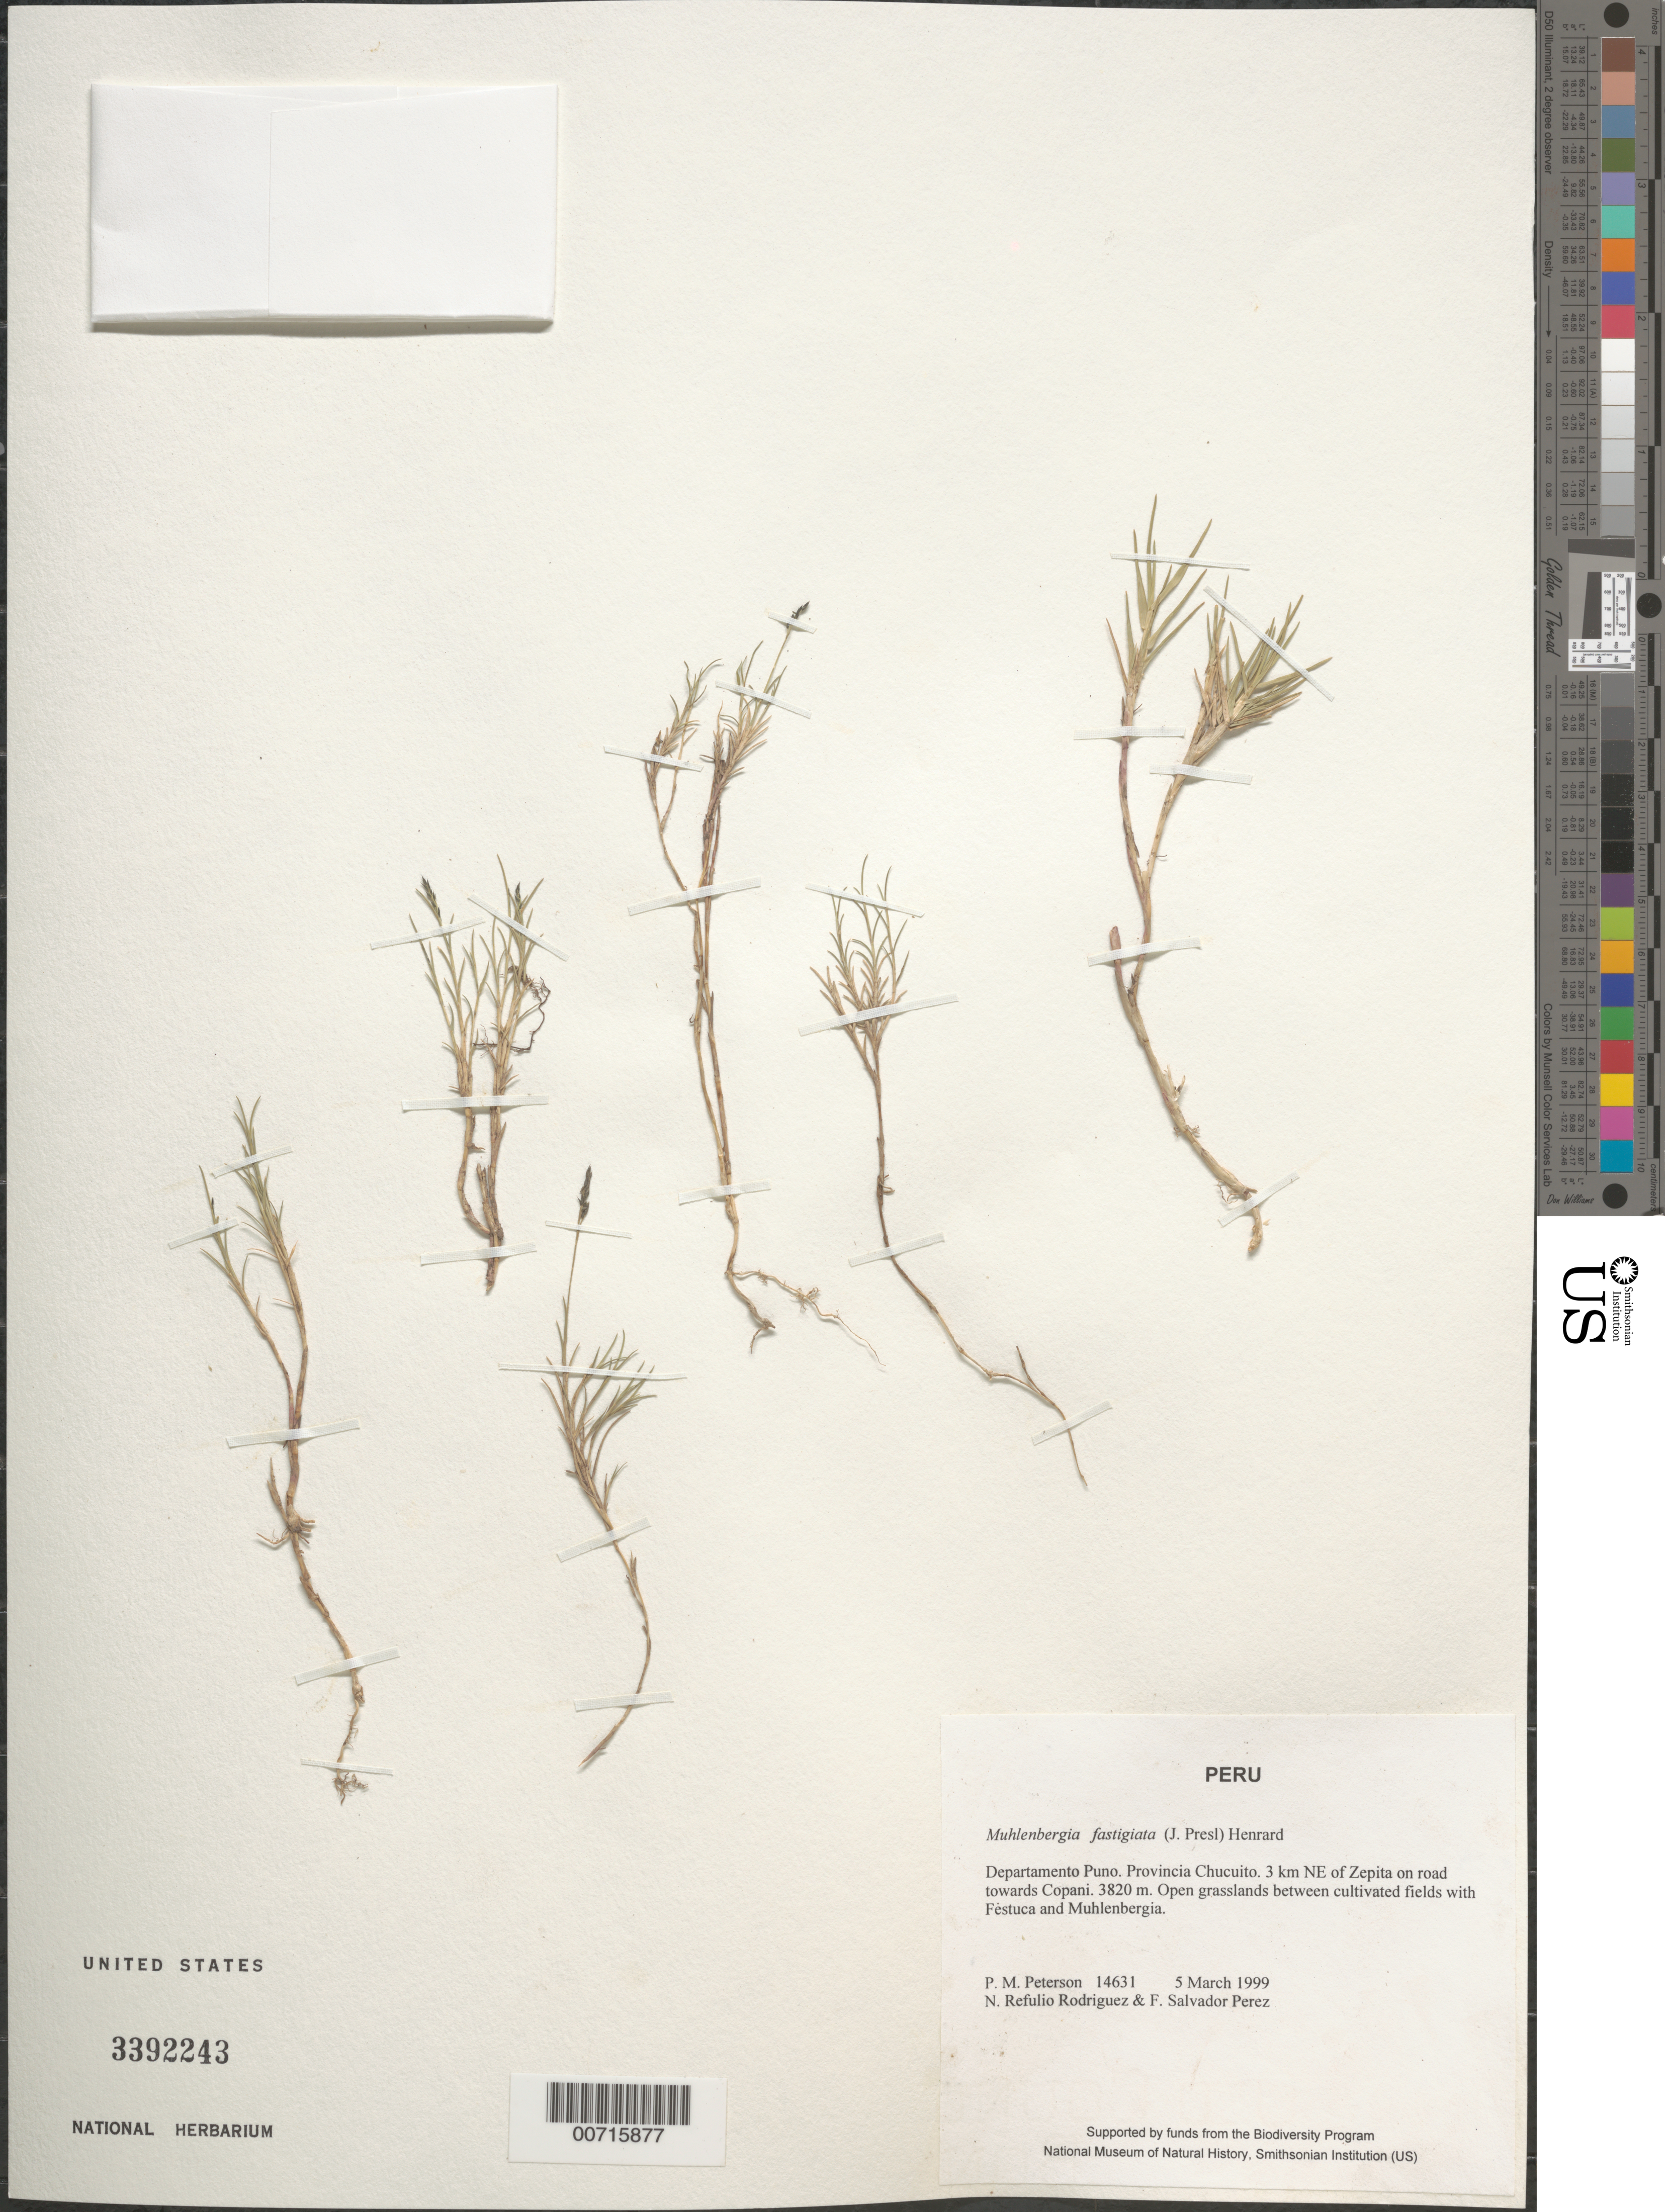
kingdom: Plantae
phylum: Tracheophyta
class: Liliopsida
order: Poales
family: Poaceae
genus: Muhlenbergia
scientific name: Muhlenbergia fastigiata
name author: (J. Presl) Henr.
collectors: P. M. Peterson, N. Refulio-Rodríguez & F. Salvador Perez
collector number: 14631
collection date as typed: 05 Mar 1999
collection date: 1999-03-05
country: Peru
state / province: Puno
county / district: Chucuito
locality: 3 km NE of Zepita on road towards Copani.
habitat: Open grasslands between cultivated fields with Festuca and Muhlenbergia.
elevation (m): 3820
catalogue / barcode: US 3392243